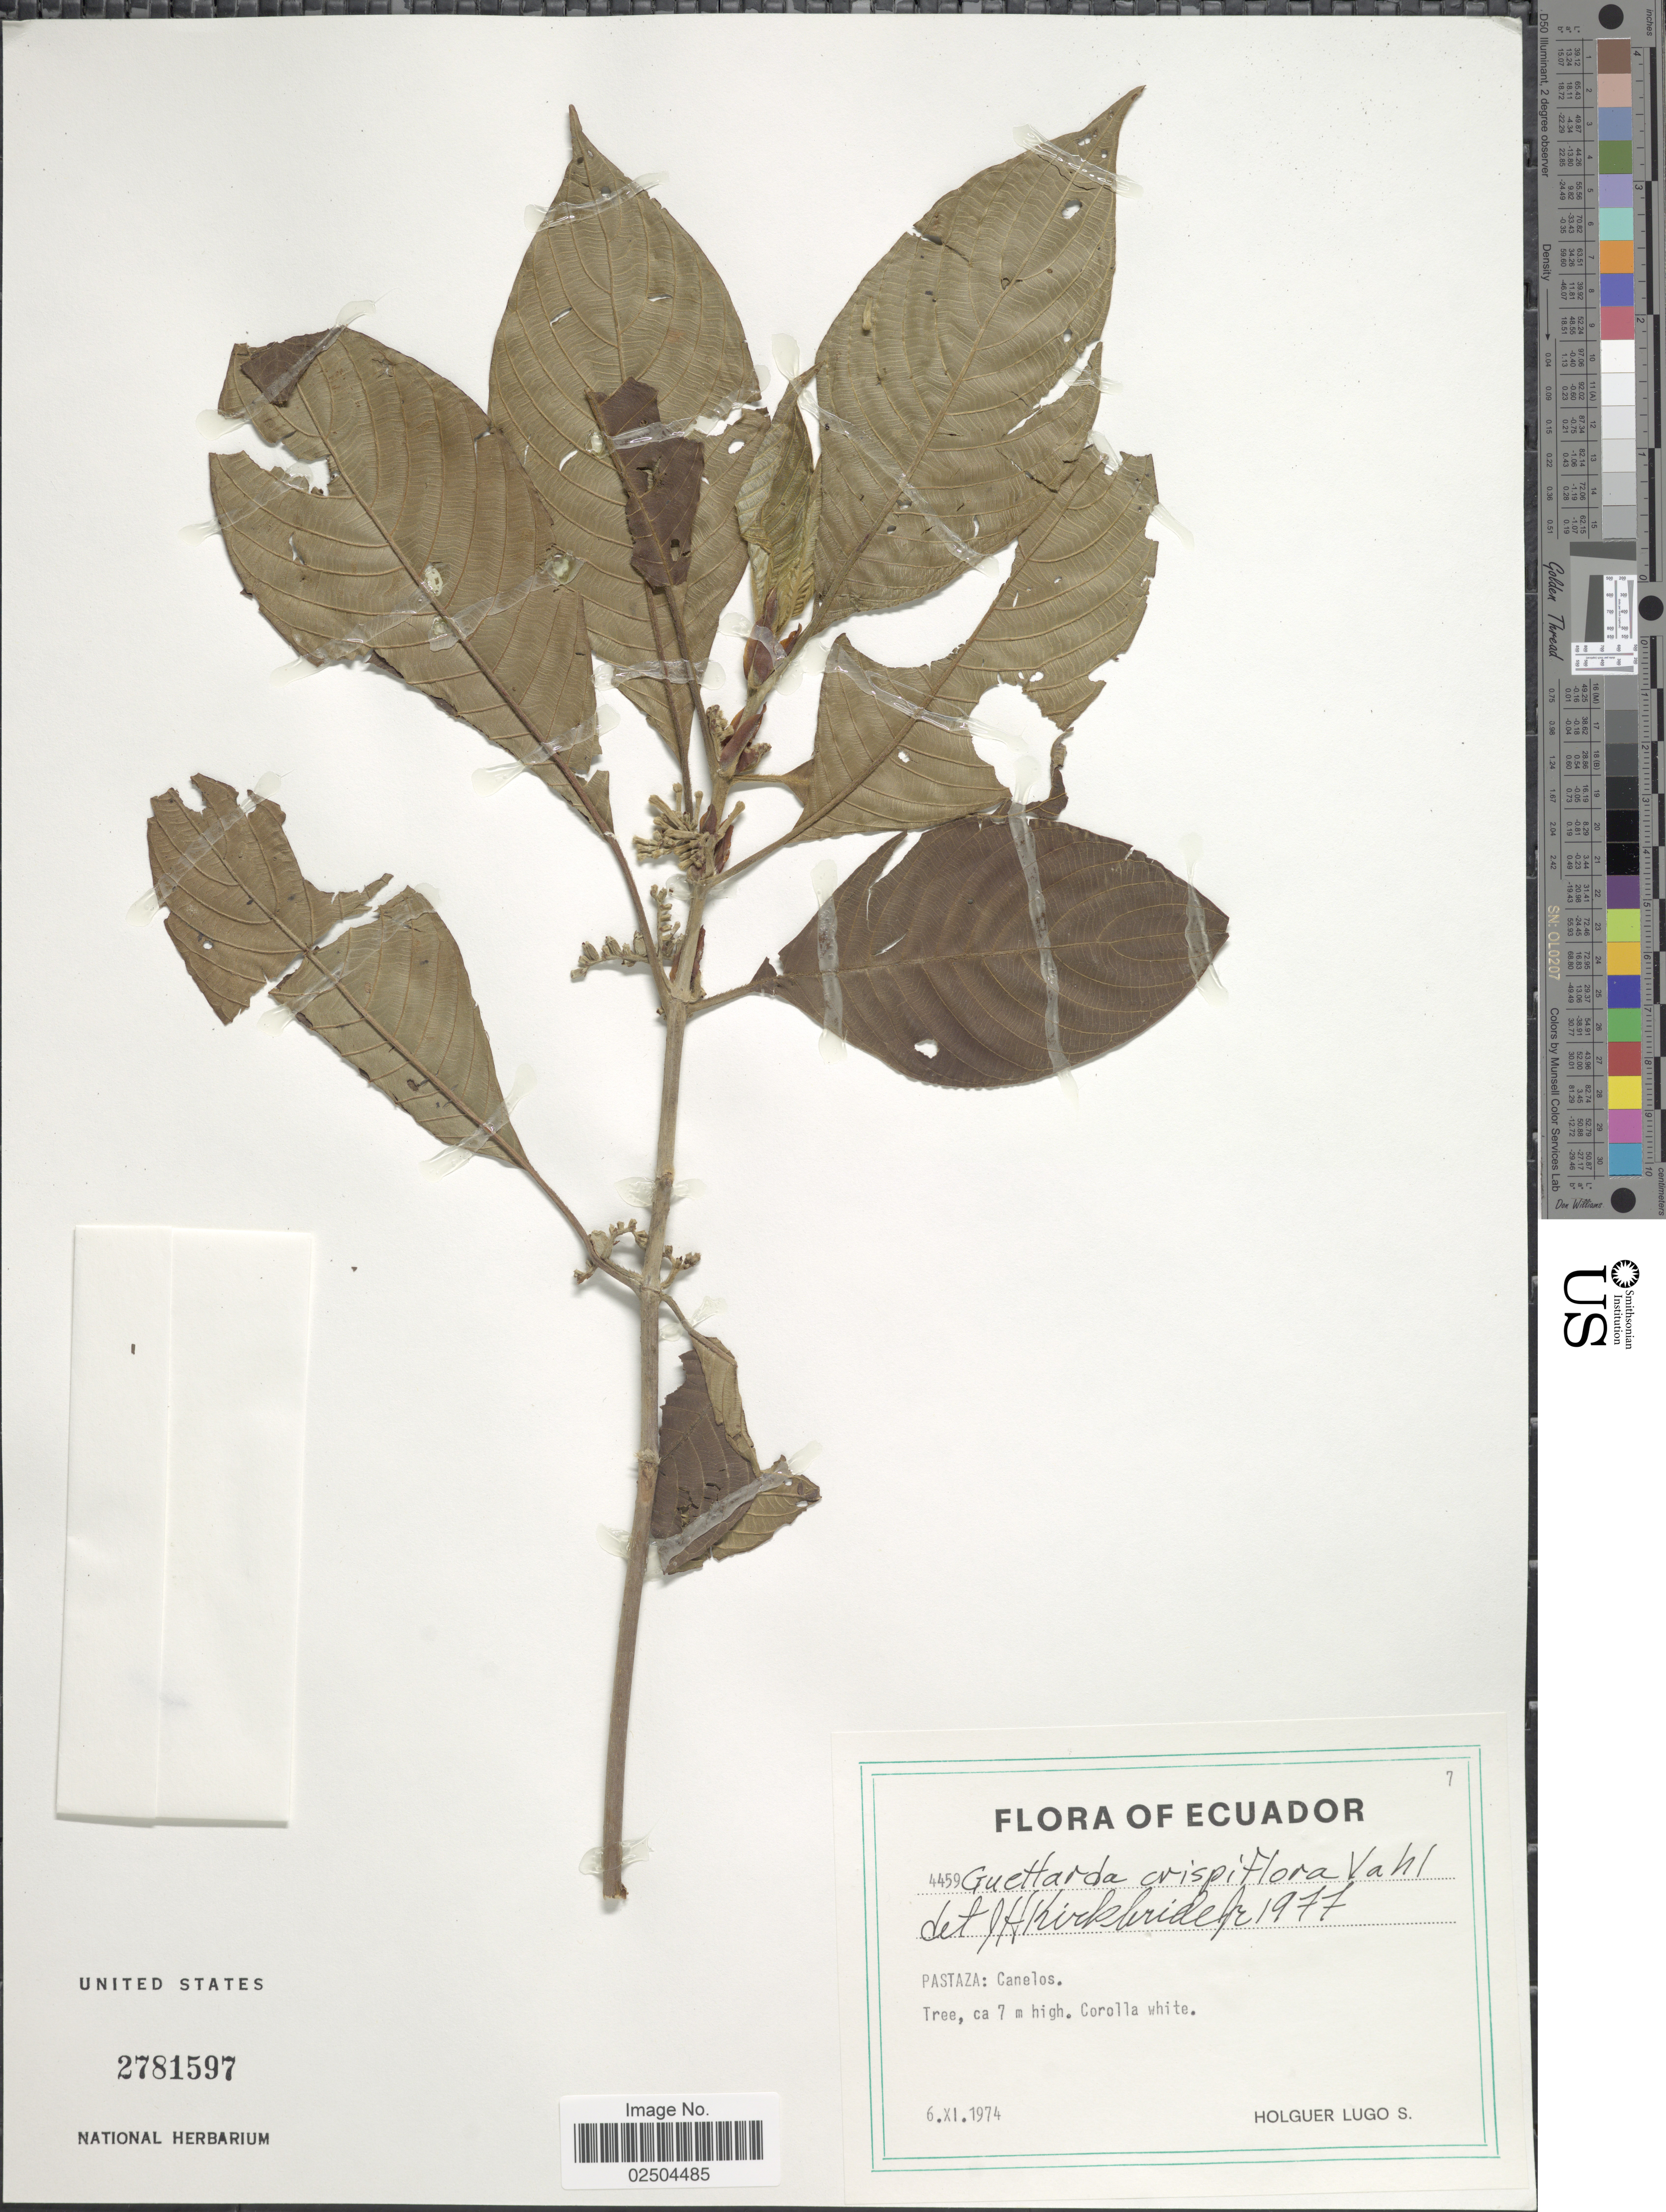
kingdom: Plantae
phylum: Tracheophyta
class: Magnoliopsida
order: Gentianales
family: Rubiaceae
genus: Guettarda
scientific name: Guettarda crispiflora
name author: Vahl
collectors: H. Lugo S.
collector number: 4459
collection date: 1974-11-06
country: Ecuador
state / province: Pastaza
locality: Pastaza: Canelos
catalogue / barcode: US 2781597